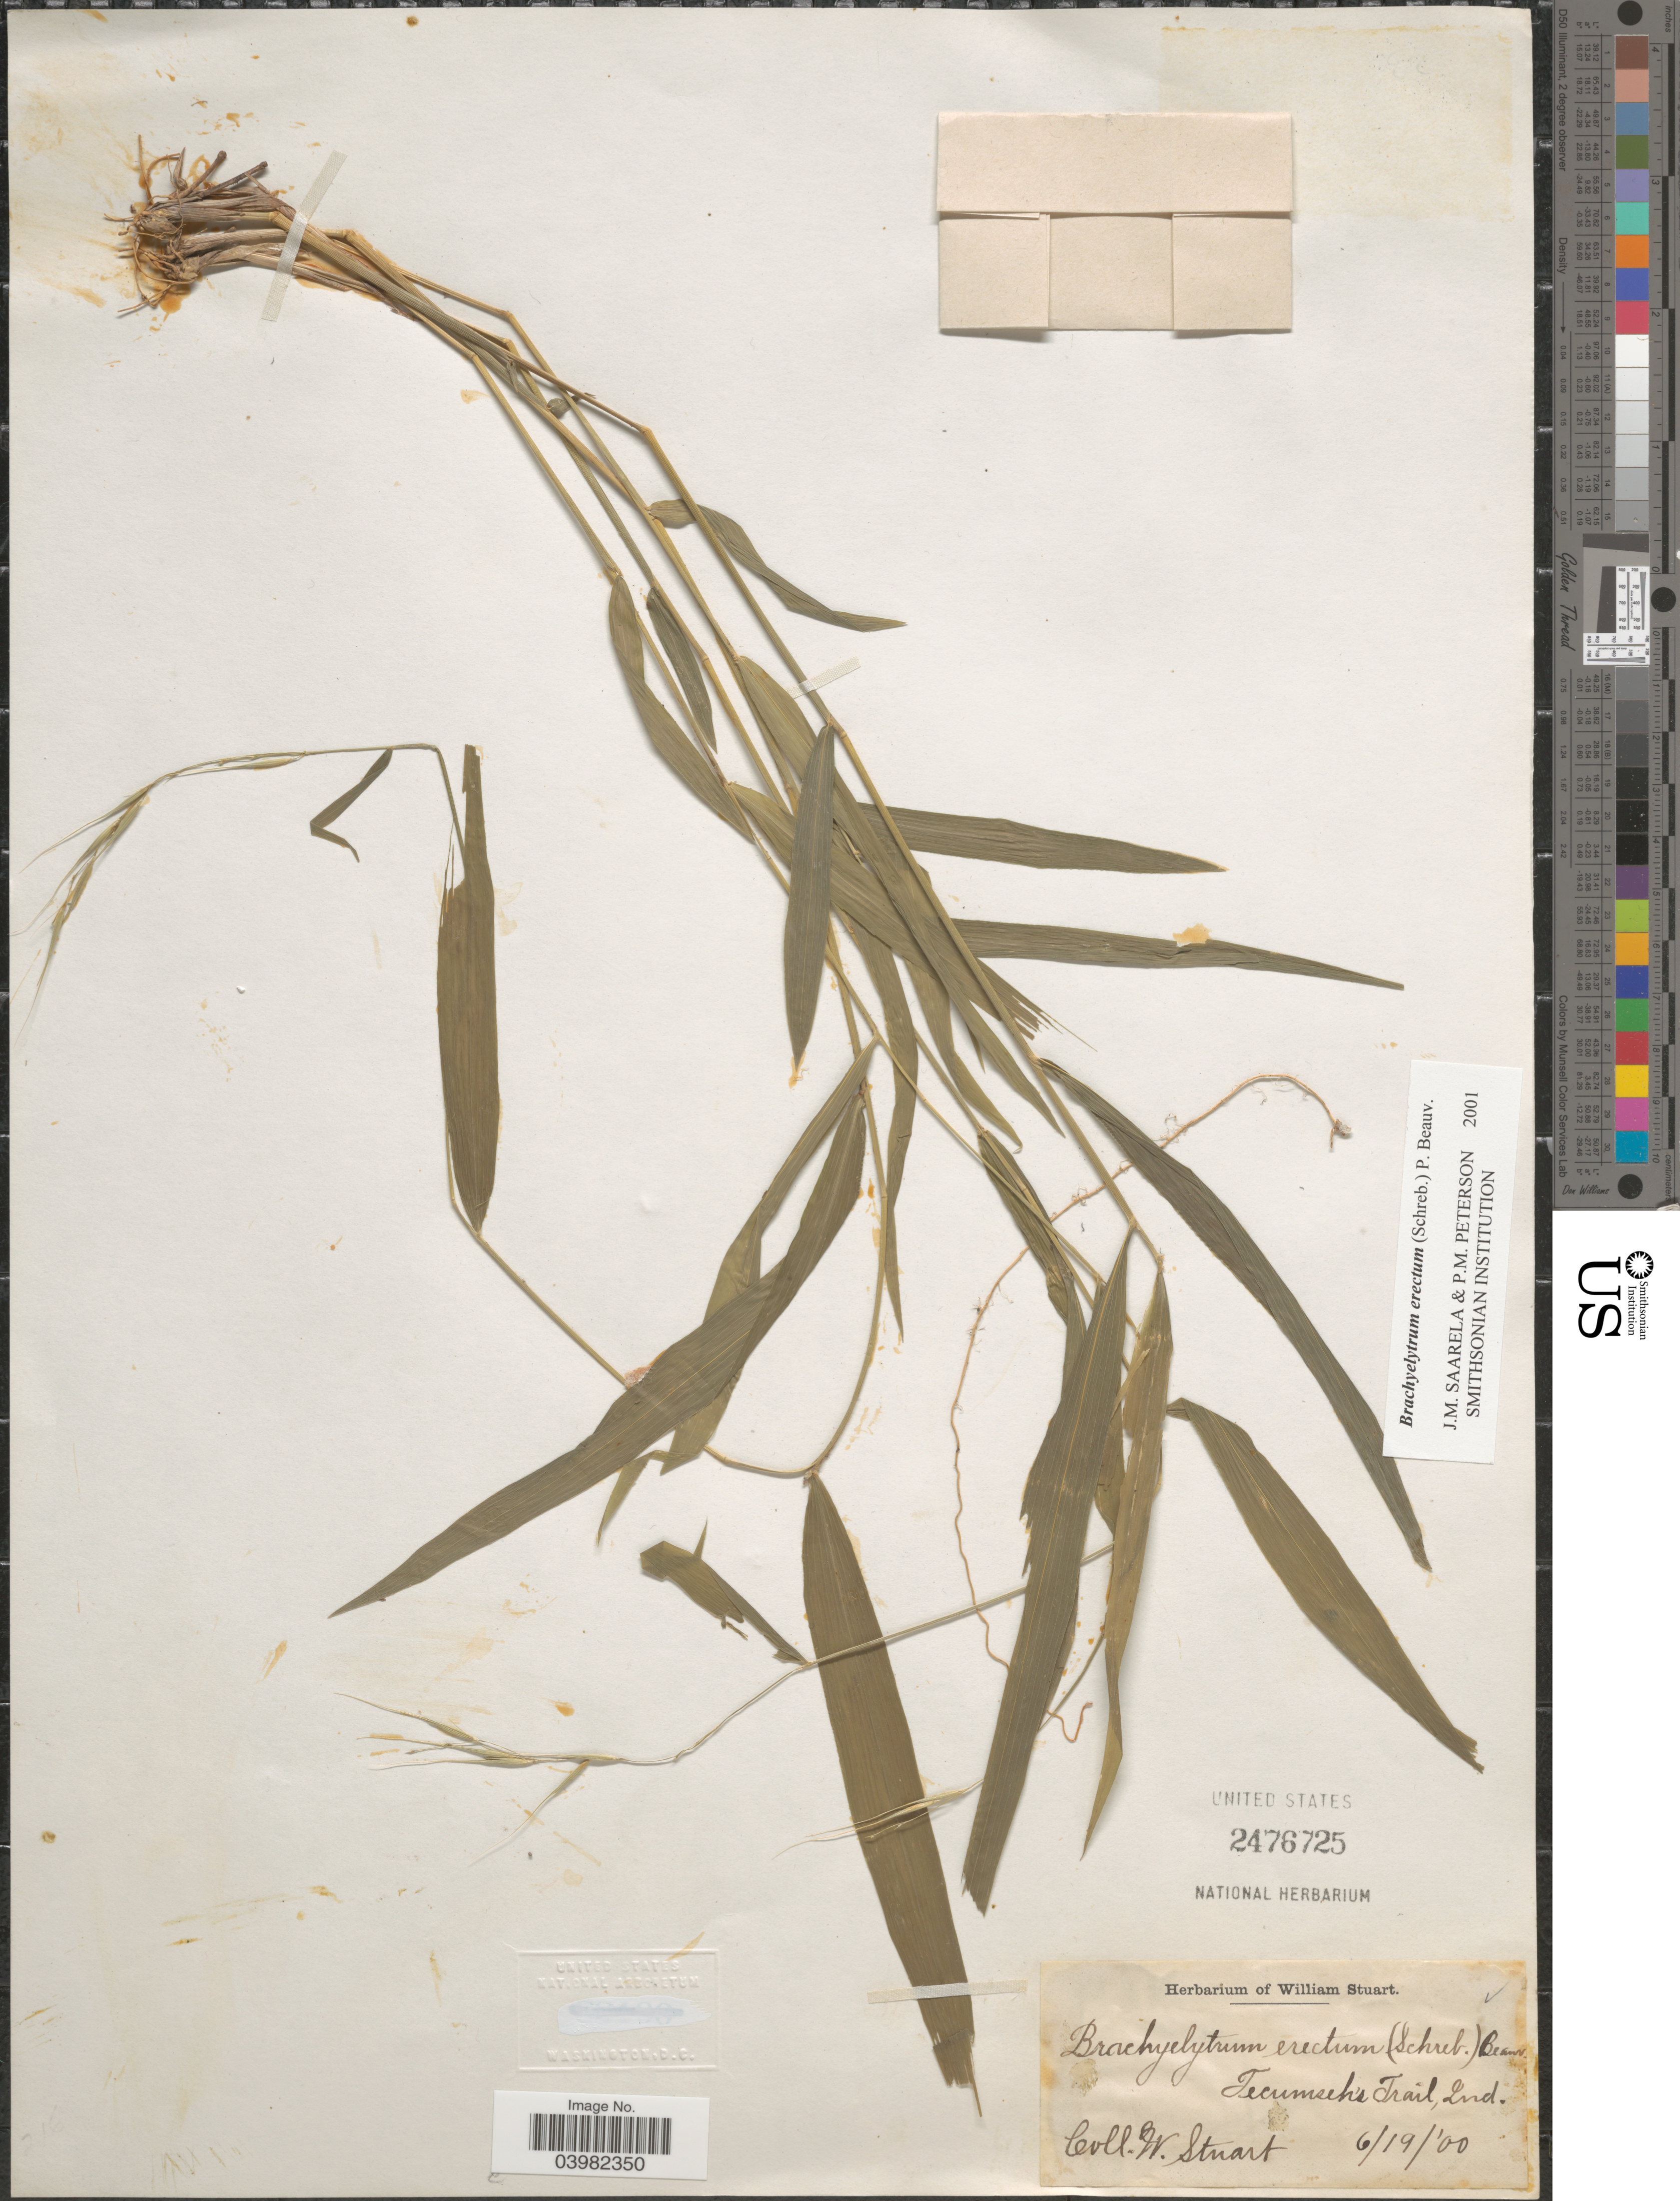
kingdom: Plantae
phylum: Tracheophyta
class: Liliopsida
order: Poales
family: Poaceae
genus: Brachyelytrum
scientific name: Brachyelytrum erectum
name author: (Schreb.) P. Beauv.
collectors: W. Stuart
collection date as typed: Transcribed d/m/y: 19/6/0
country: United States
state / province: Indiana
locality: Tecumseh's Trail.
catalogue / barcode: US 2476725